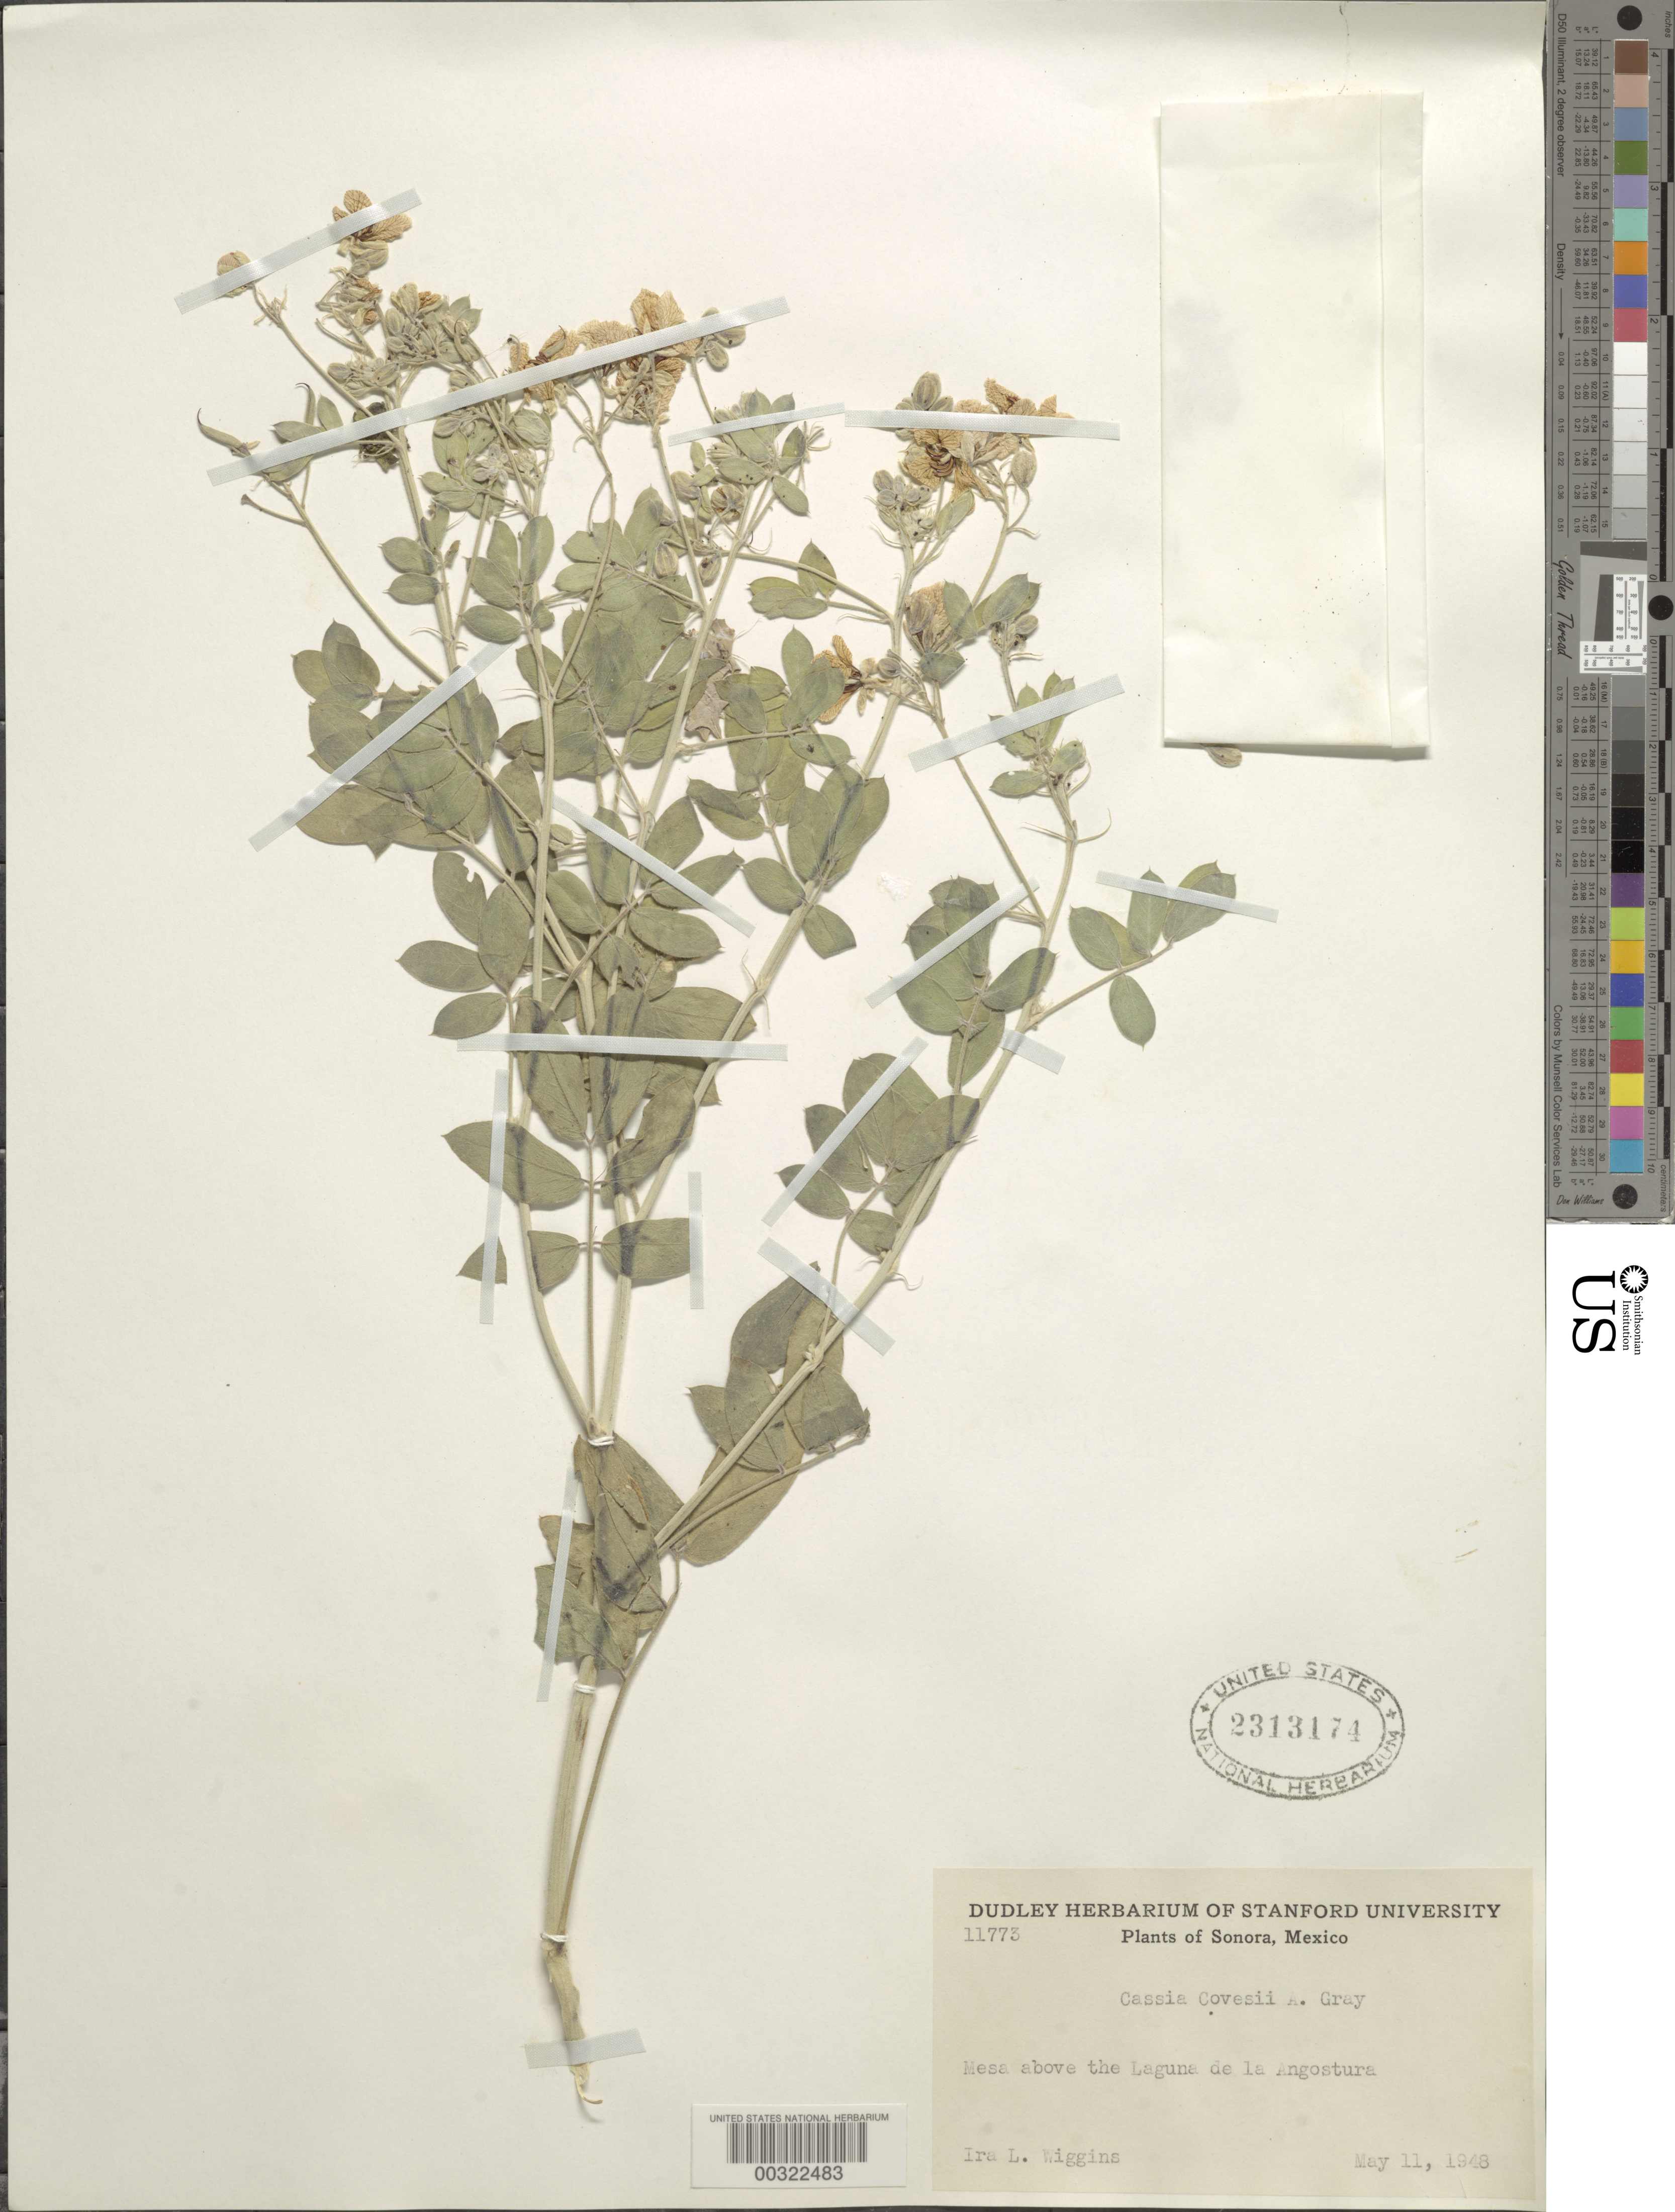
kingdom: Plantae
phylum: Tracheophyta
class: Magnoliopsida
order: Fabales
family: Fabaceae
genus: Senna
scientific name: Senna covesii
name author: (A. Gray) H.S. Irwin & Barneby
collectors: I. L. Wiggins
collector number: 11773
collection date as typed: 11 May 1948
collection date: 1948-05-11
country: Mexico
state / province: Sonora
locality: Above the Laguna de la Angostura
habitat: Mesa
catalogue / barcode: US 2313174